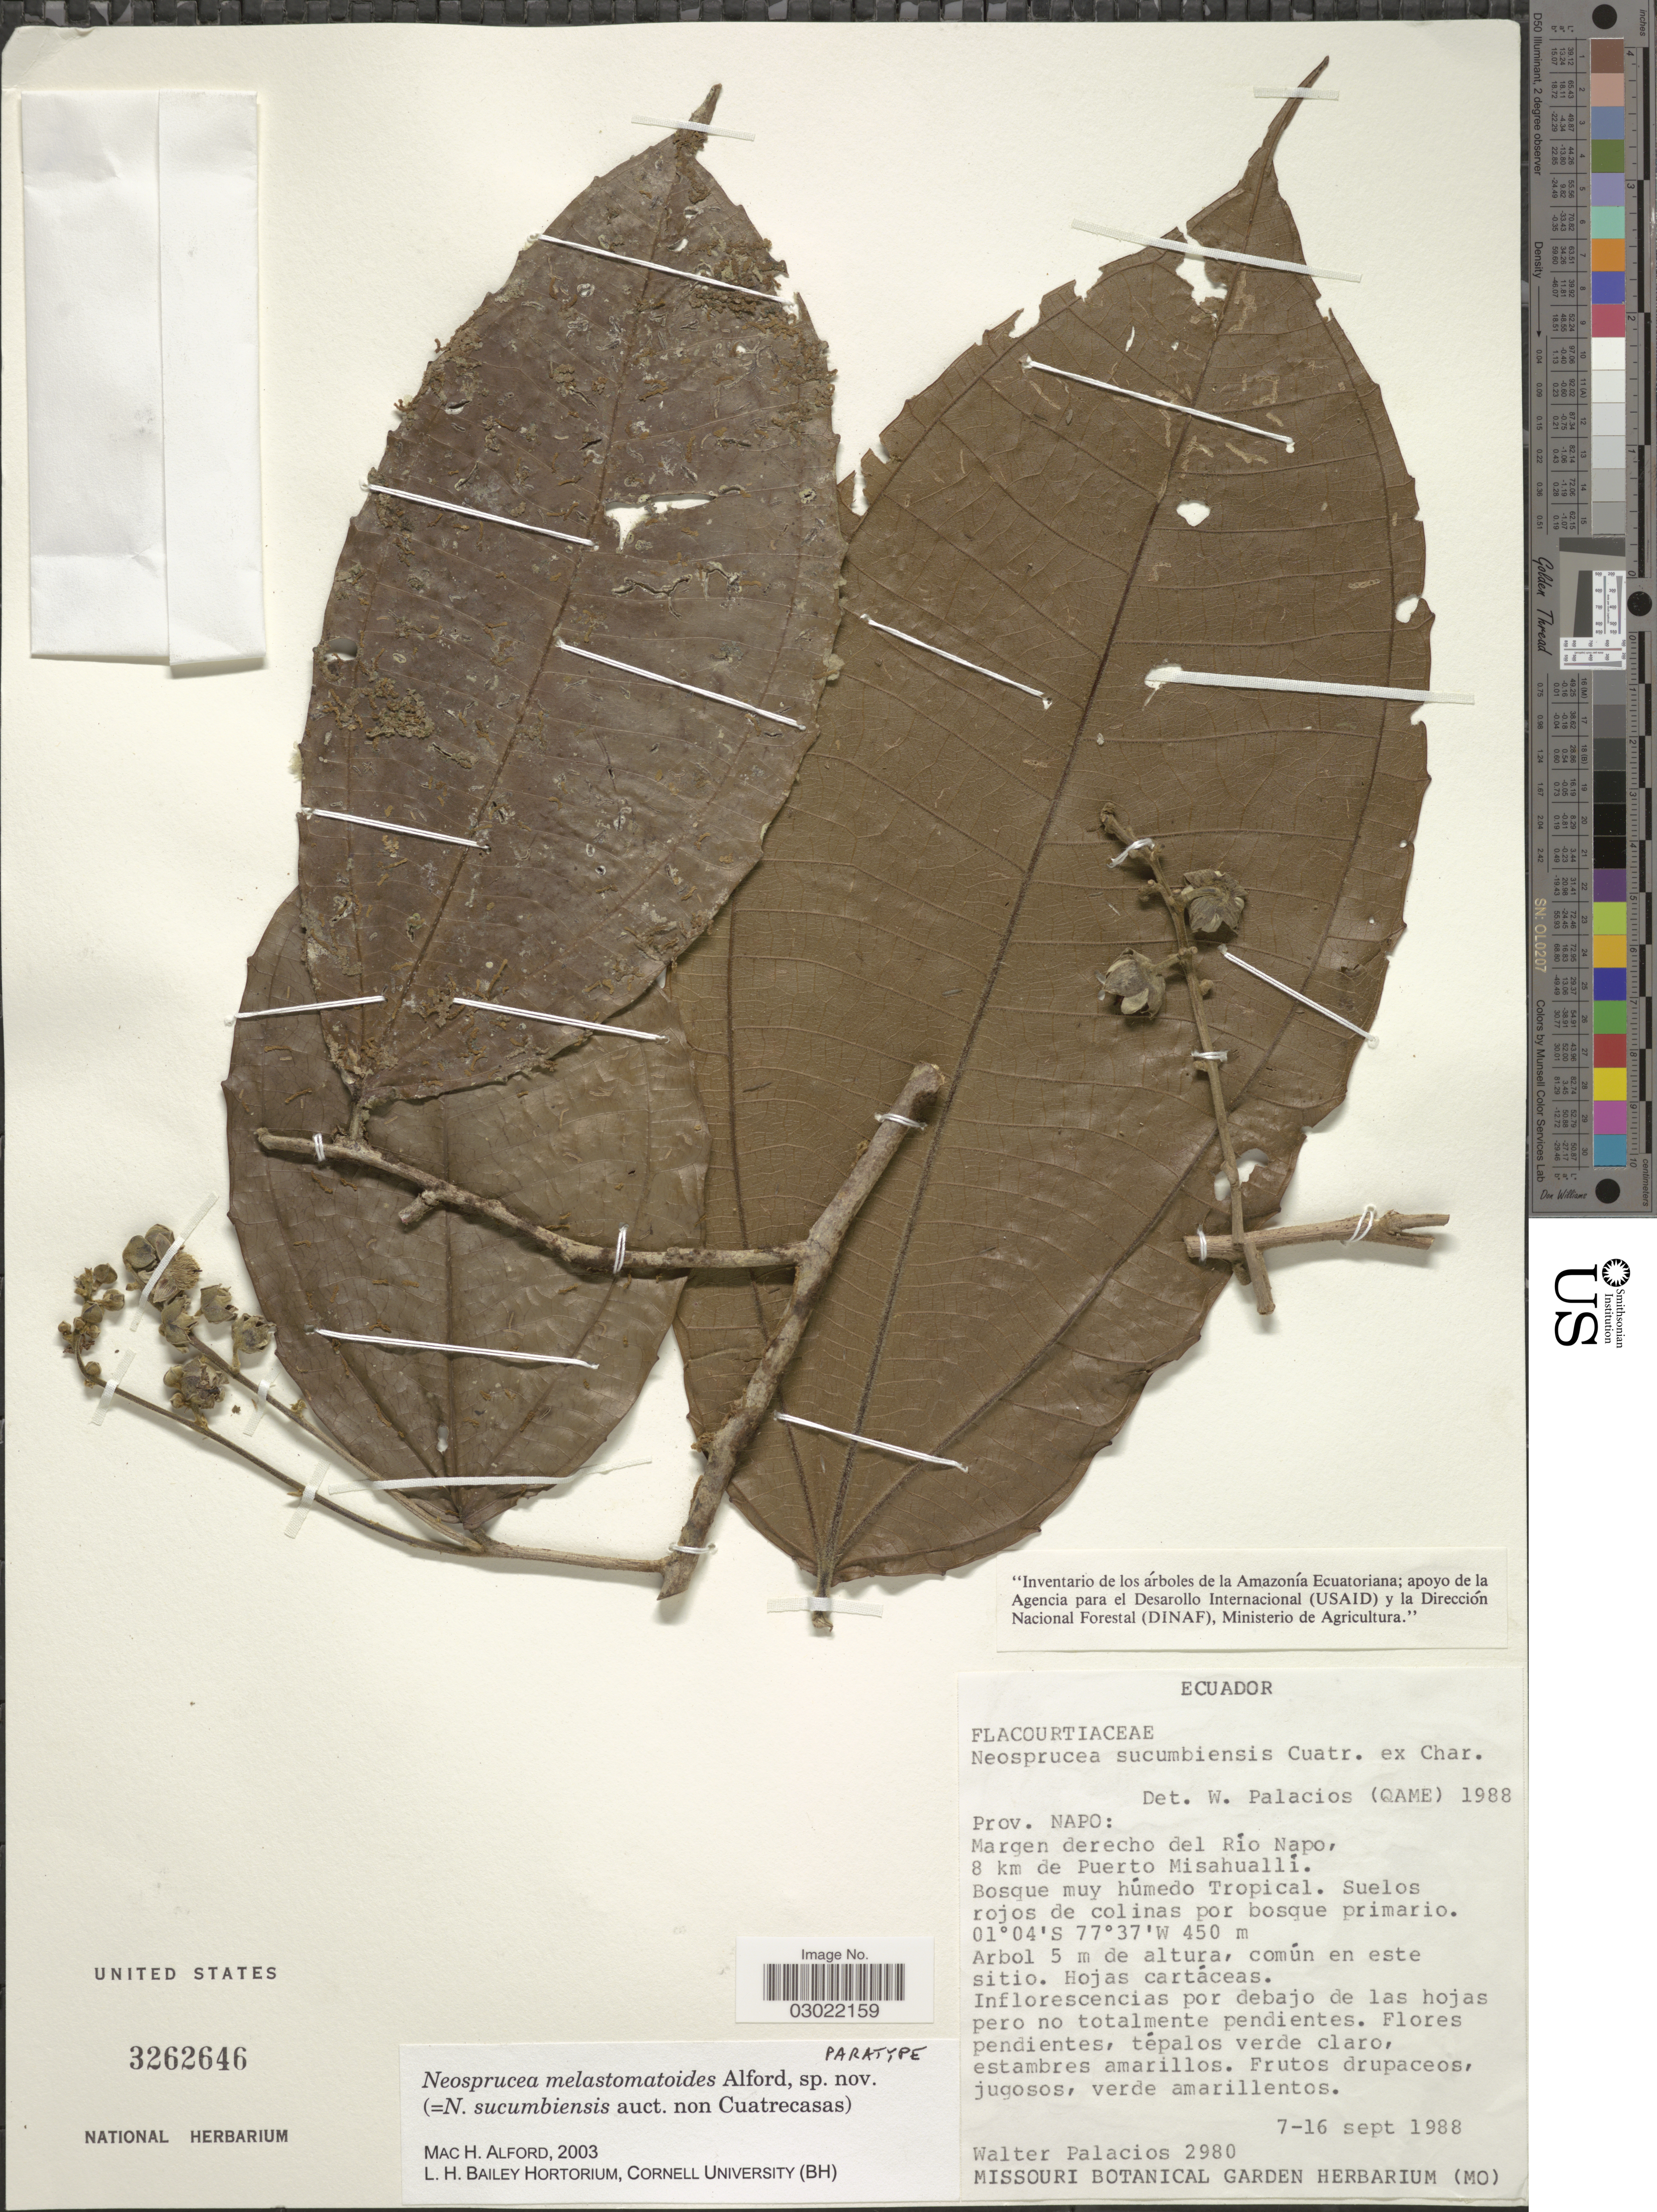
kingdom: Plantae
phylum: Tracheophyta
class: Magnoliopsida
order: Malpighiales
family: Salicaceae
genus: Neosprucea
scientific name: Neosprucea melastomatoides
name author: M.H. Alford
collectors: W. Palacios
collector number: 2980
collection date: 1988-09-07/1988-09-16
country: Ecuador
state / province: Napo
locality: Margen derecho del Río Napo, 8 km de Puerto Misahuallí.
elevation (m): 450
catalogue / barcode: US 3262646